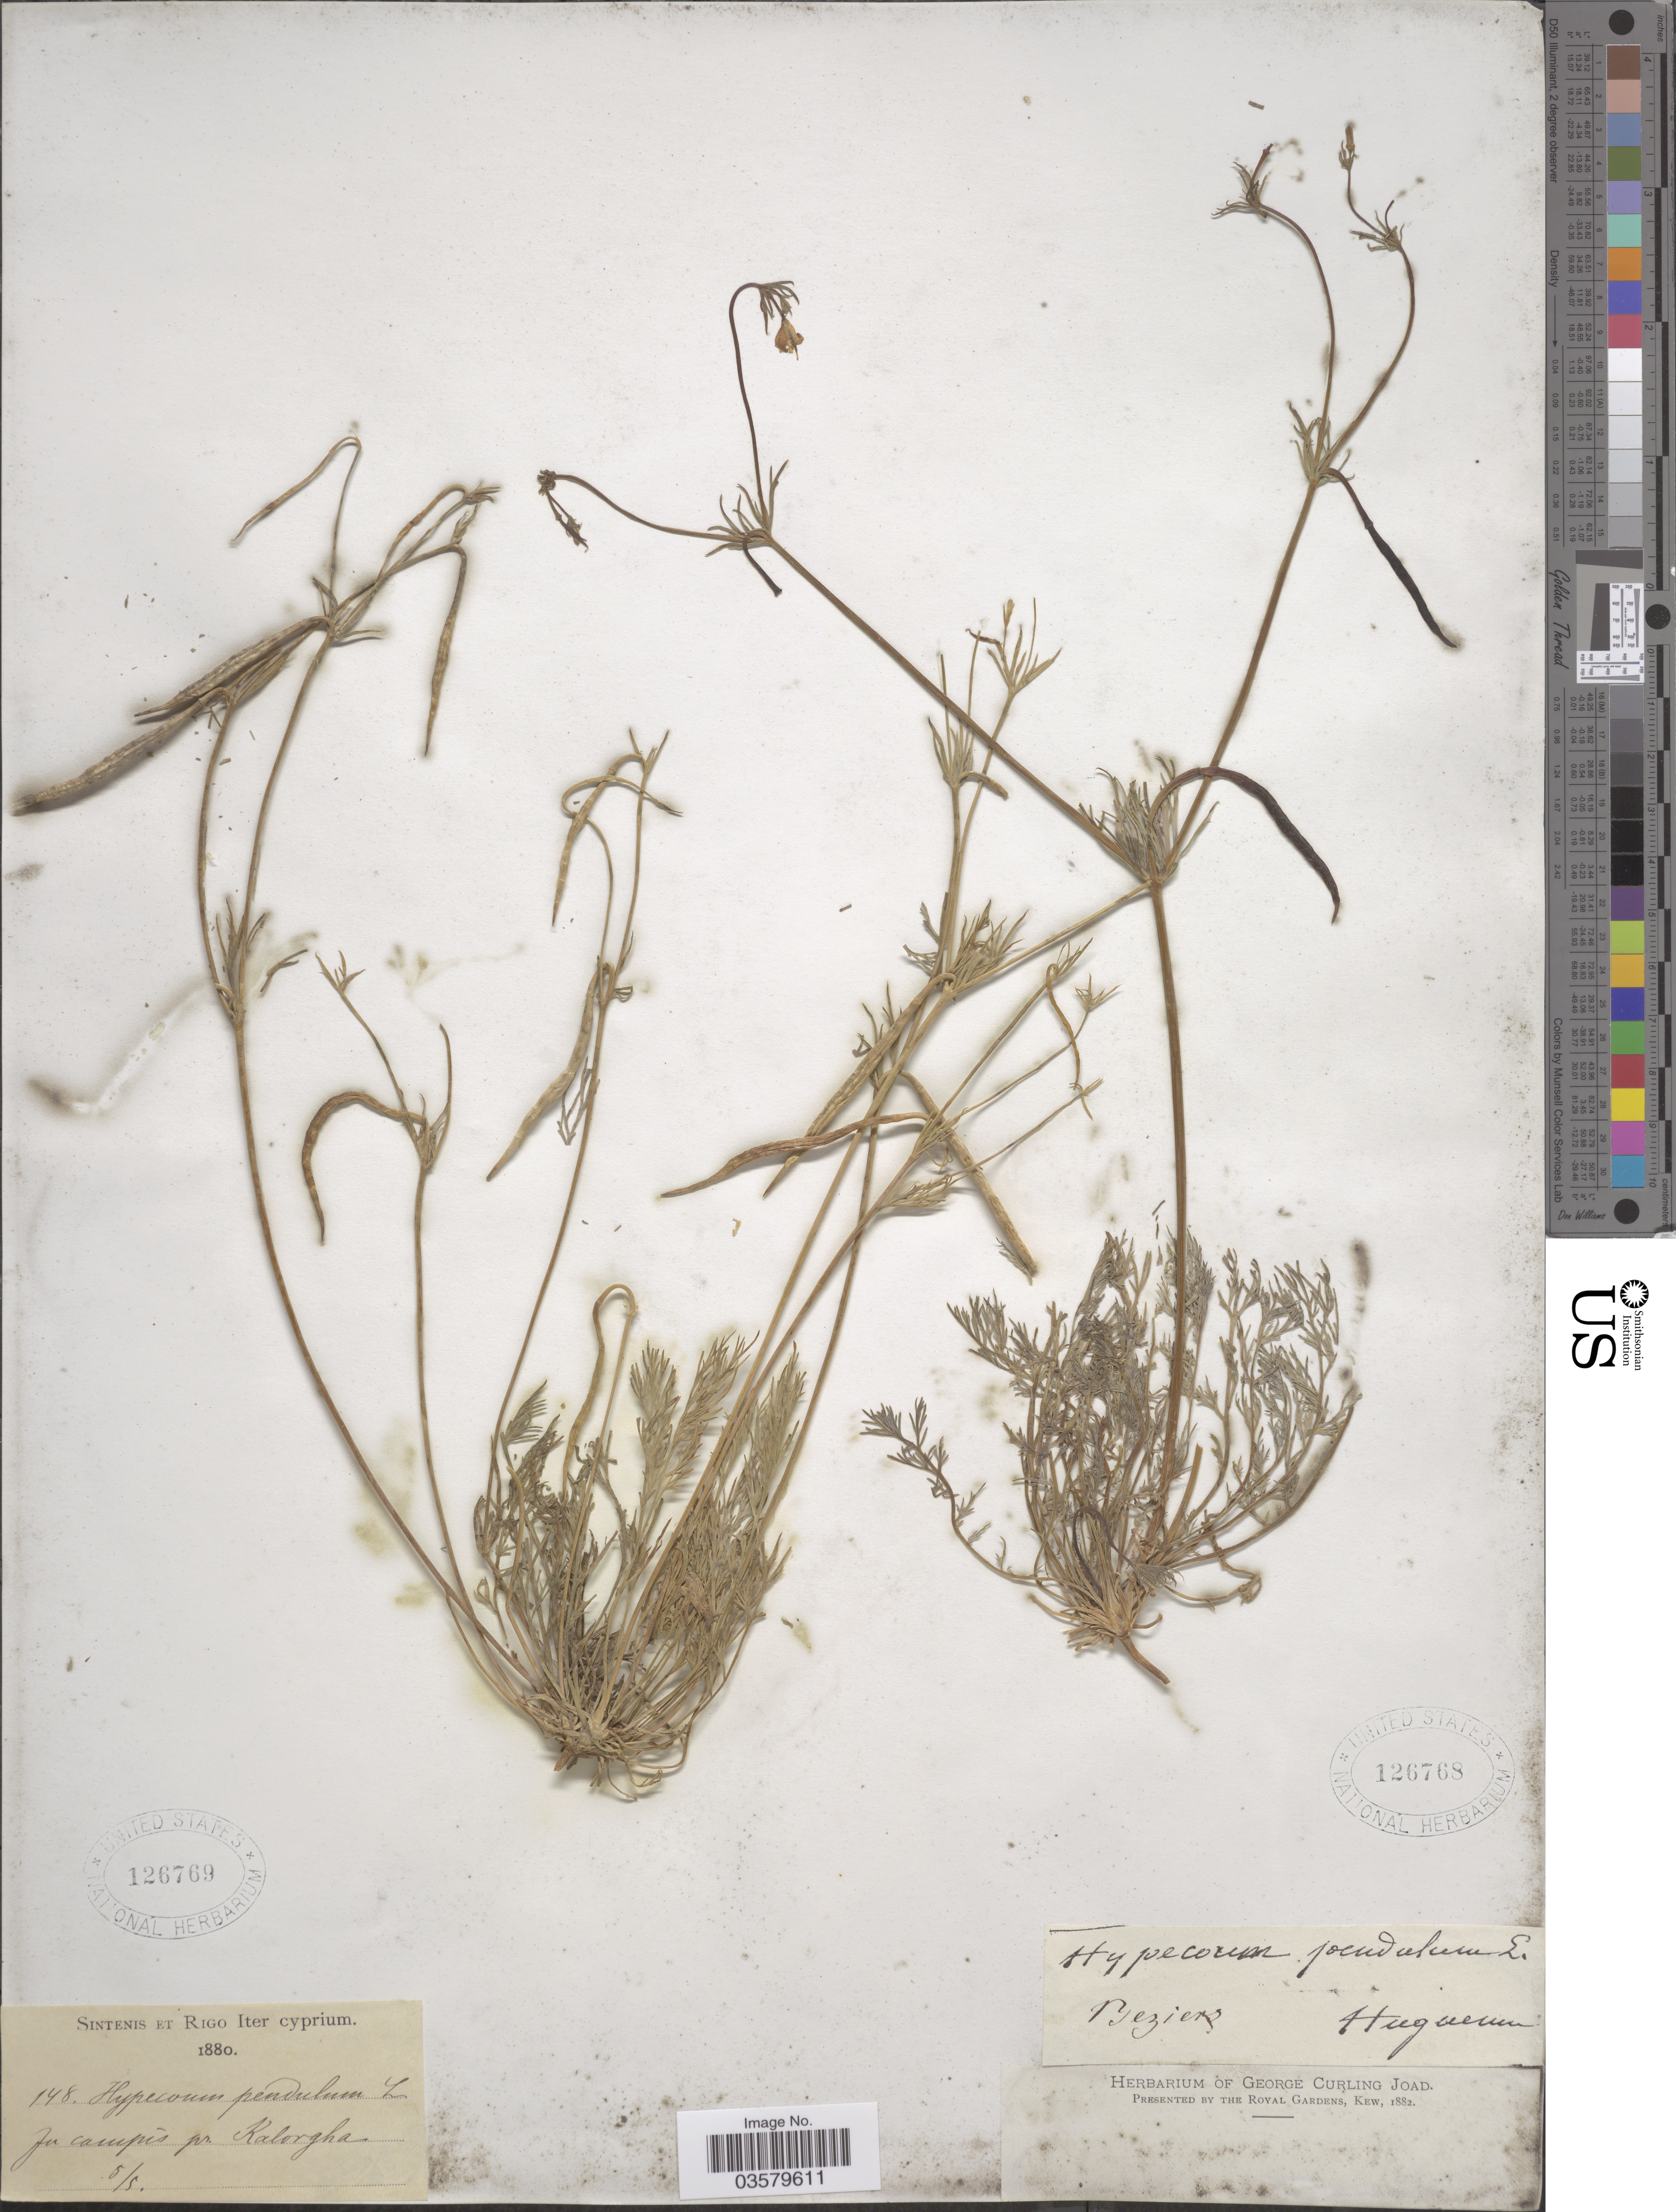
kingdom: Plantae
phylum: Tracheophyta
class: Magnoliopsida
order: Ranunculales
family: Papaveraceae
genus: Hypecoum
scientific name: Hypecoum pendulum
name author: L.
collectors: -. Sintenis & -- Rigo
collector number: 148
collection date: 1880-05-05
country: Cyprus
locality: Iter cyprium. In campis pr. Kalorgha.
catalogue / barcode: US 126769